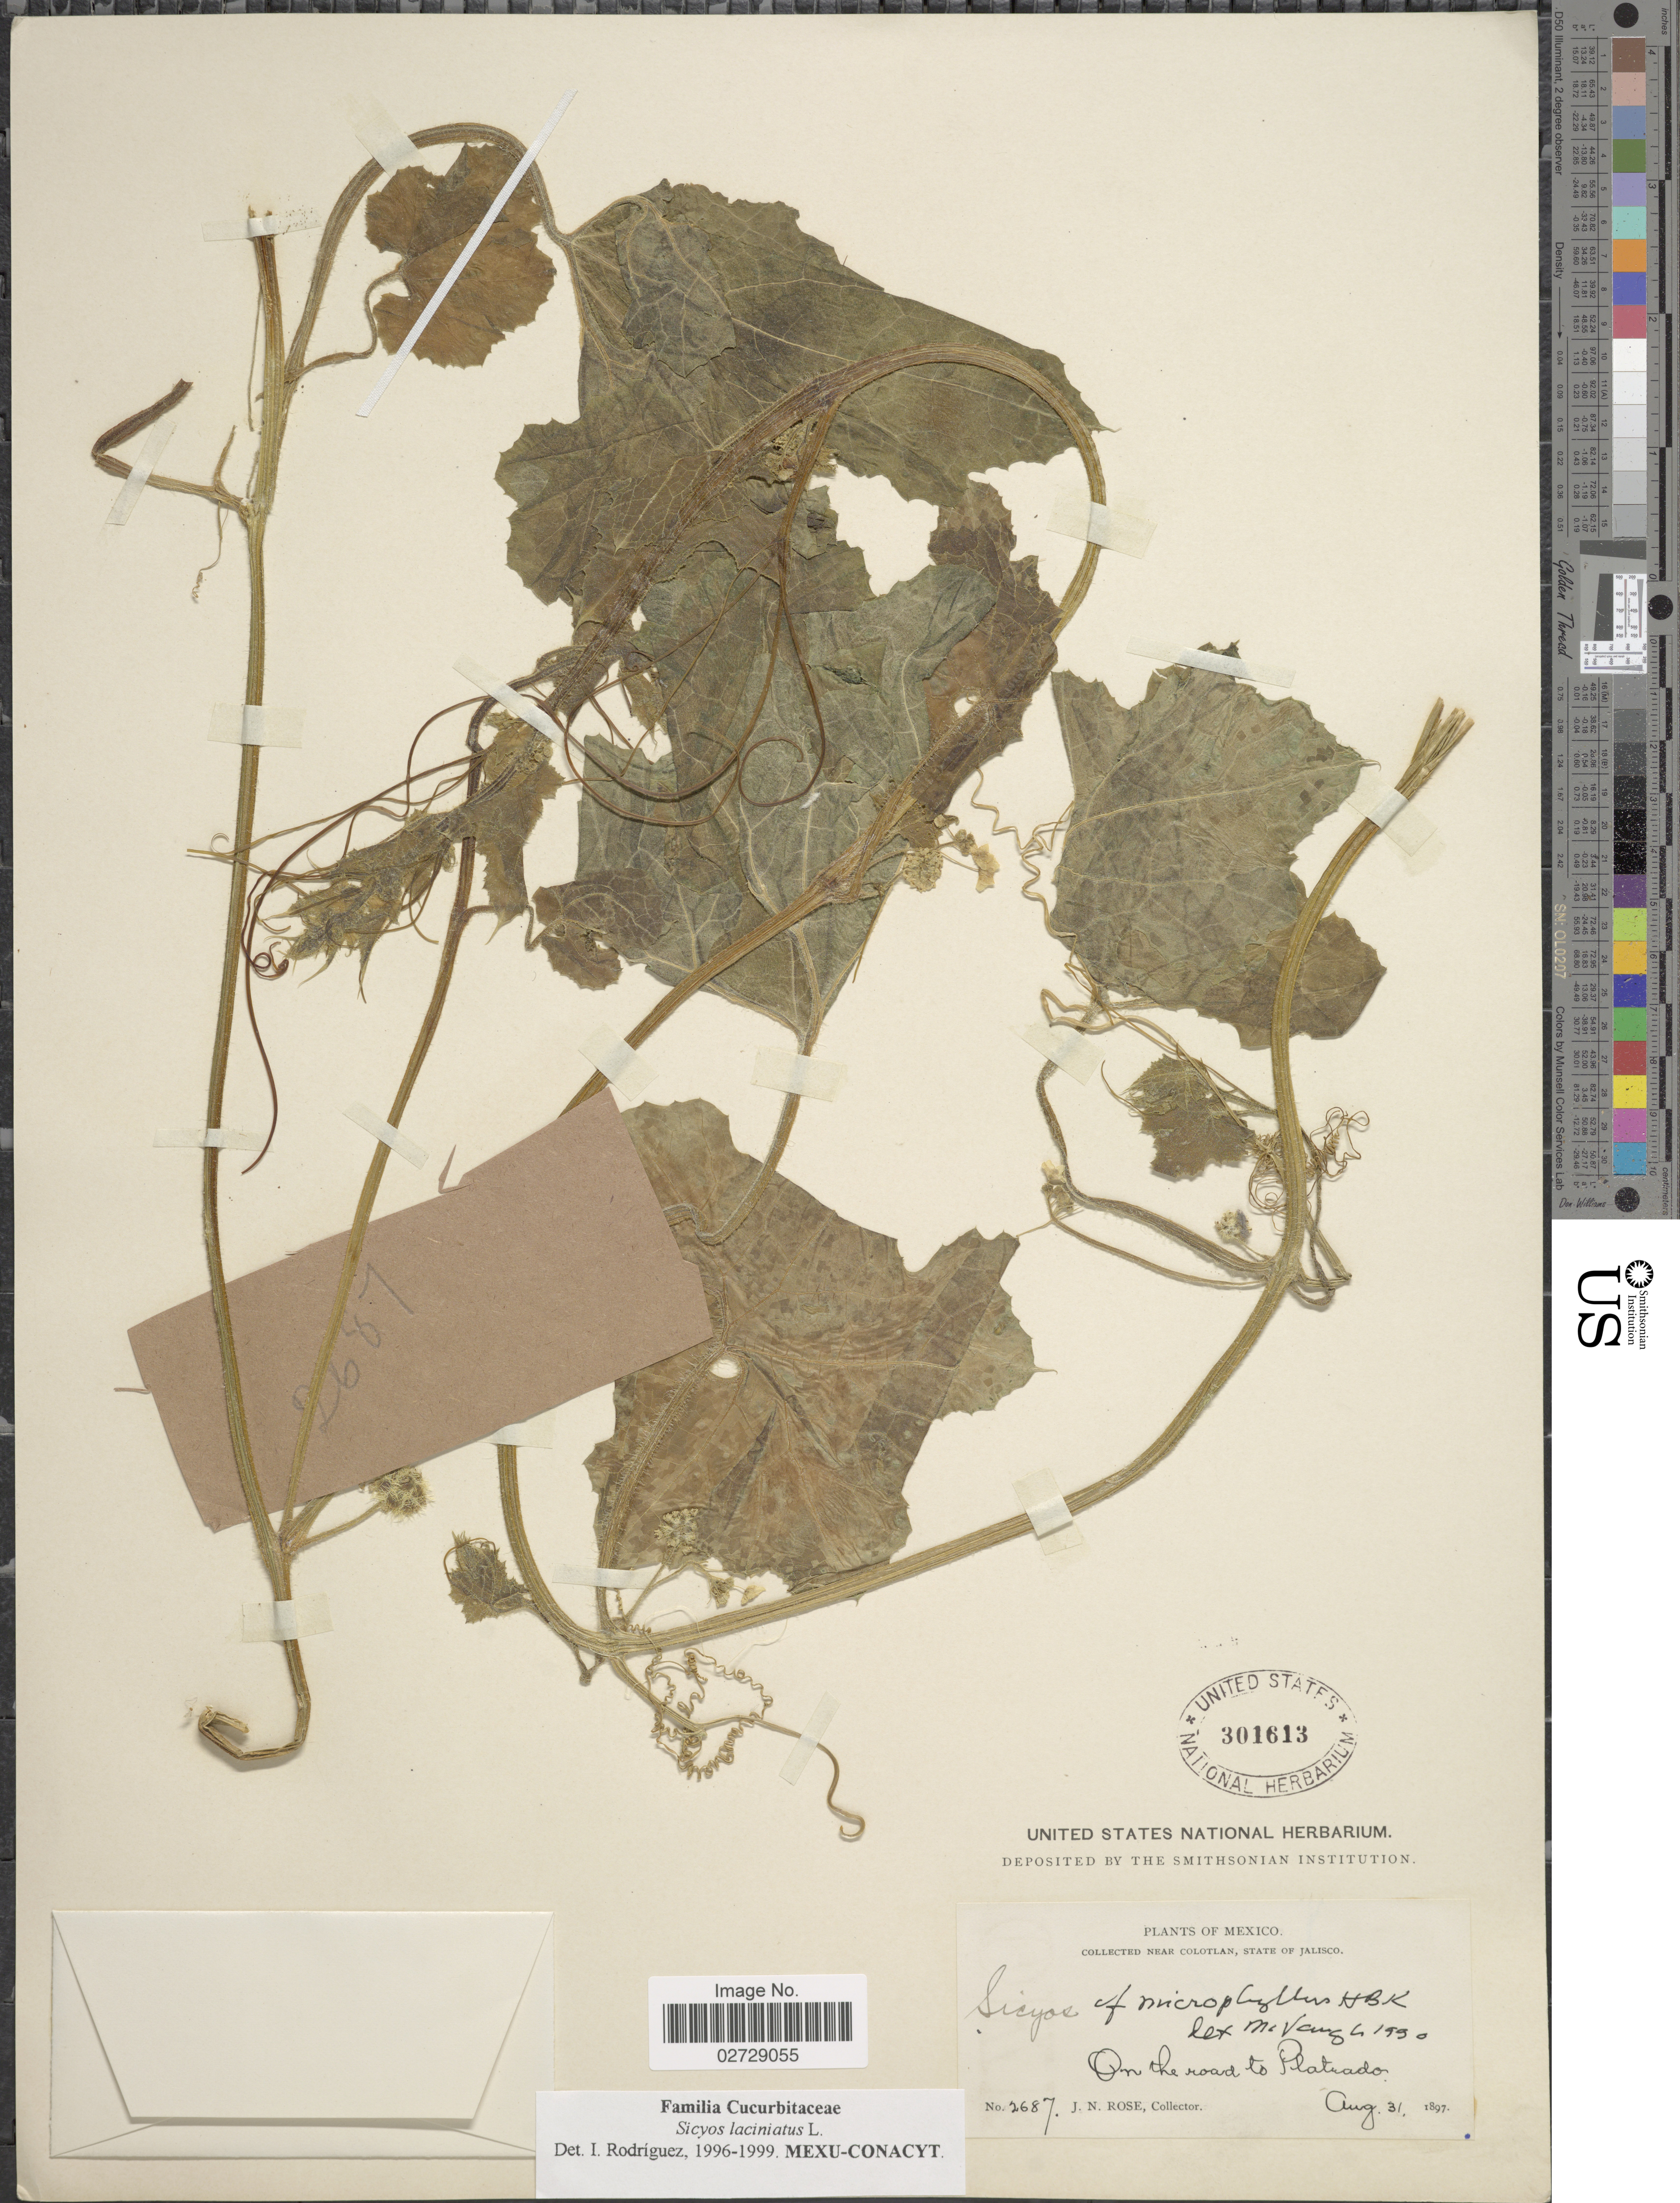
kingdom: Plantae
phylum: Tracheophyta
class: Magnoliopsida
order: Cucurbitales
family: Cucurbitaceae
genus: Sicyos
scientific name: Sicyos laciniatus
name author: L.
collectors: J. N. Rose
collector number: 2687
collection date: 1897-08-31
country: Mexico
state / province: Jalisco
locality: Near Colotlan, On the road to Plateado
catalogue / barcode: US 301613